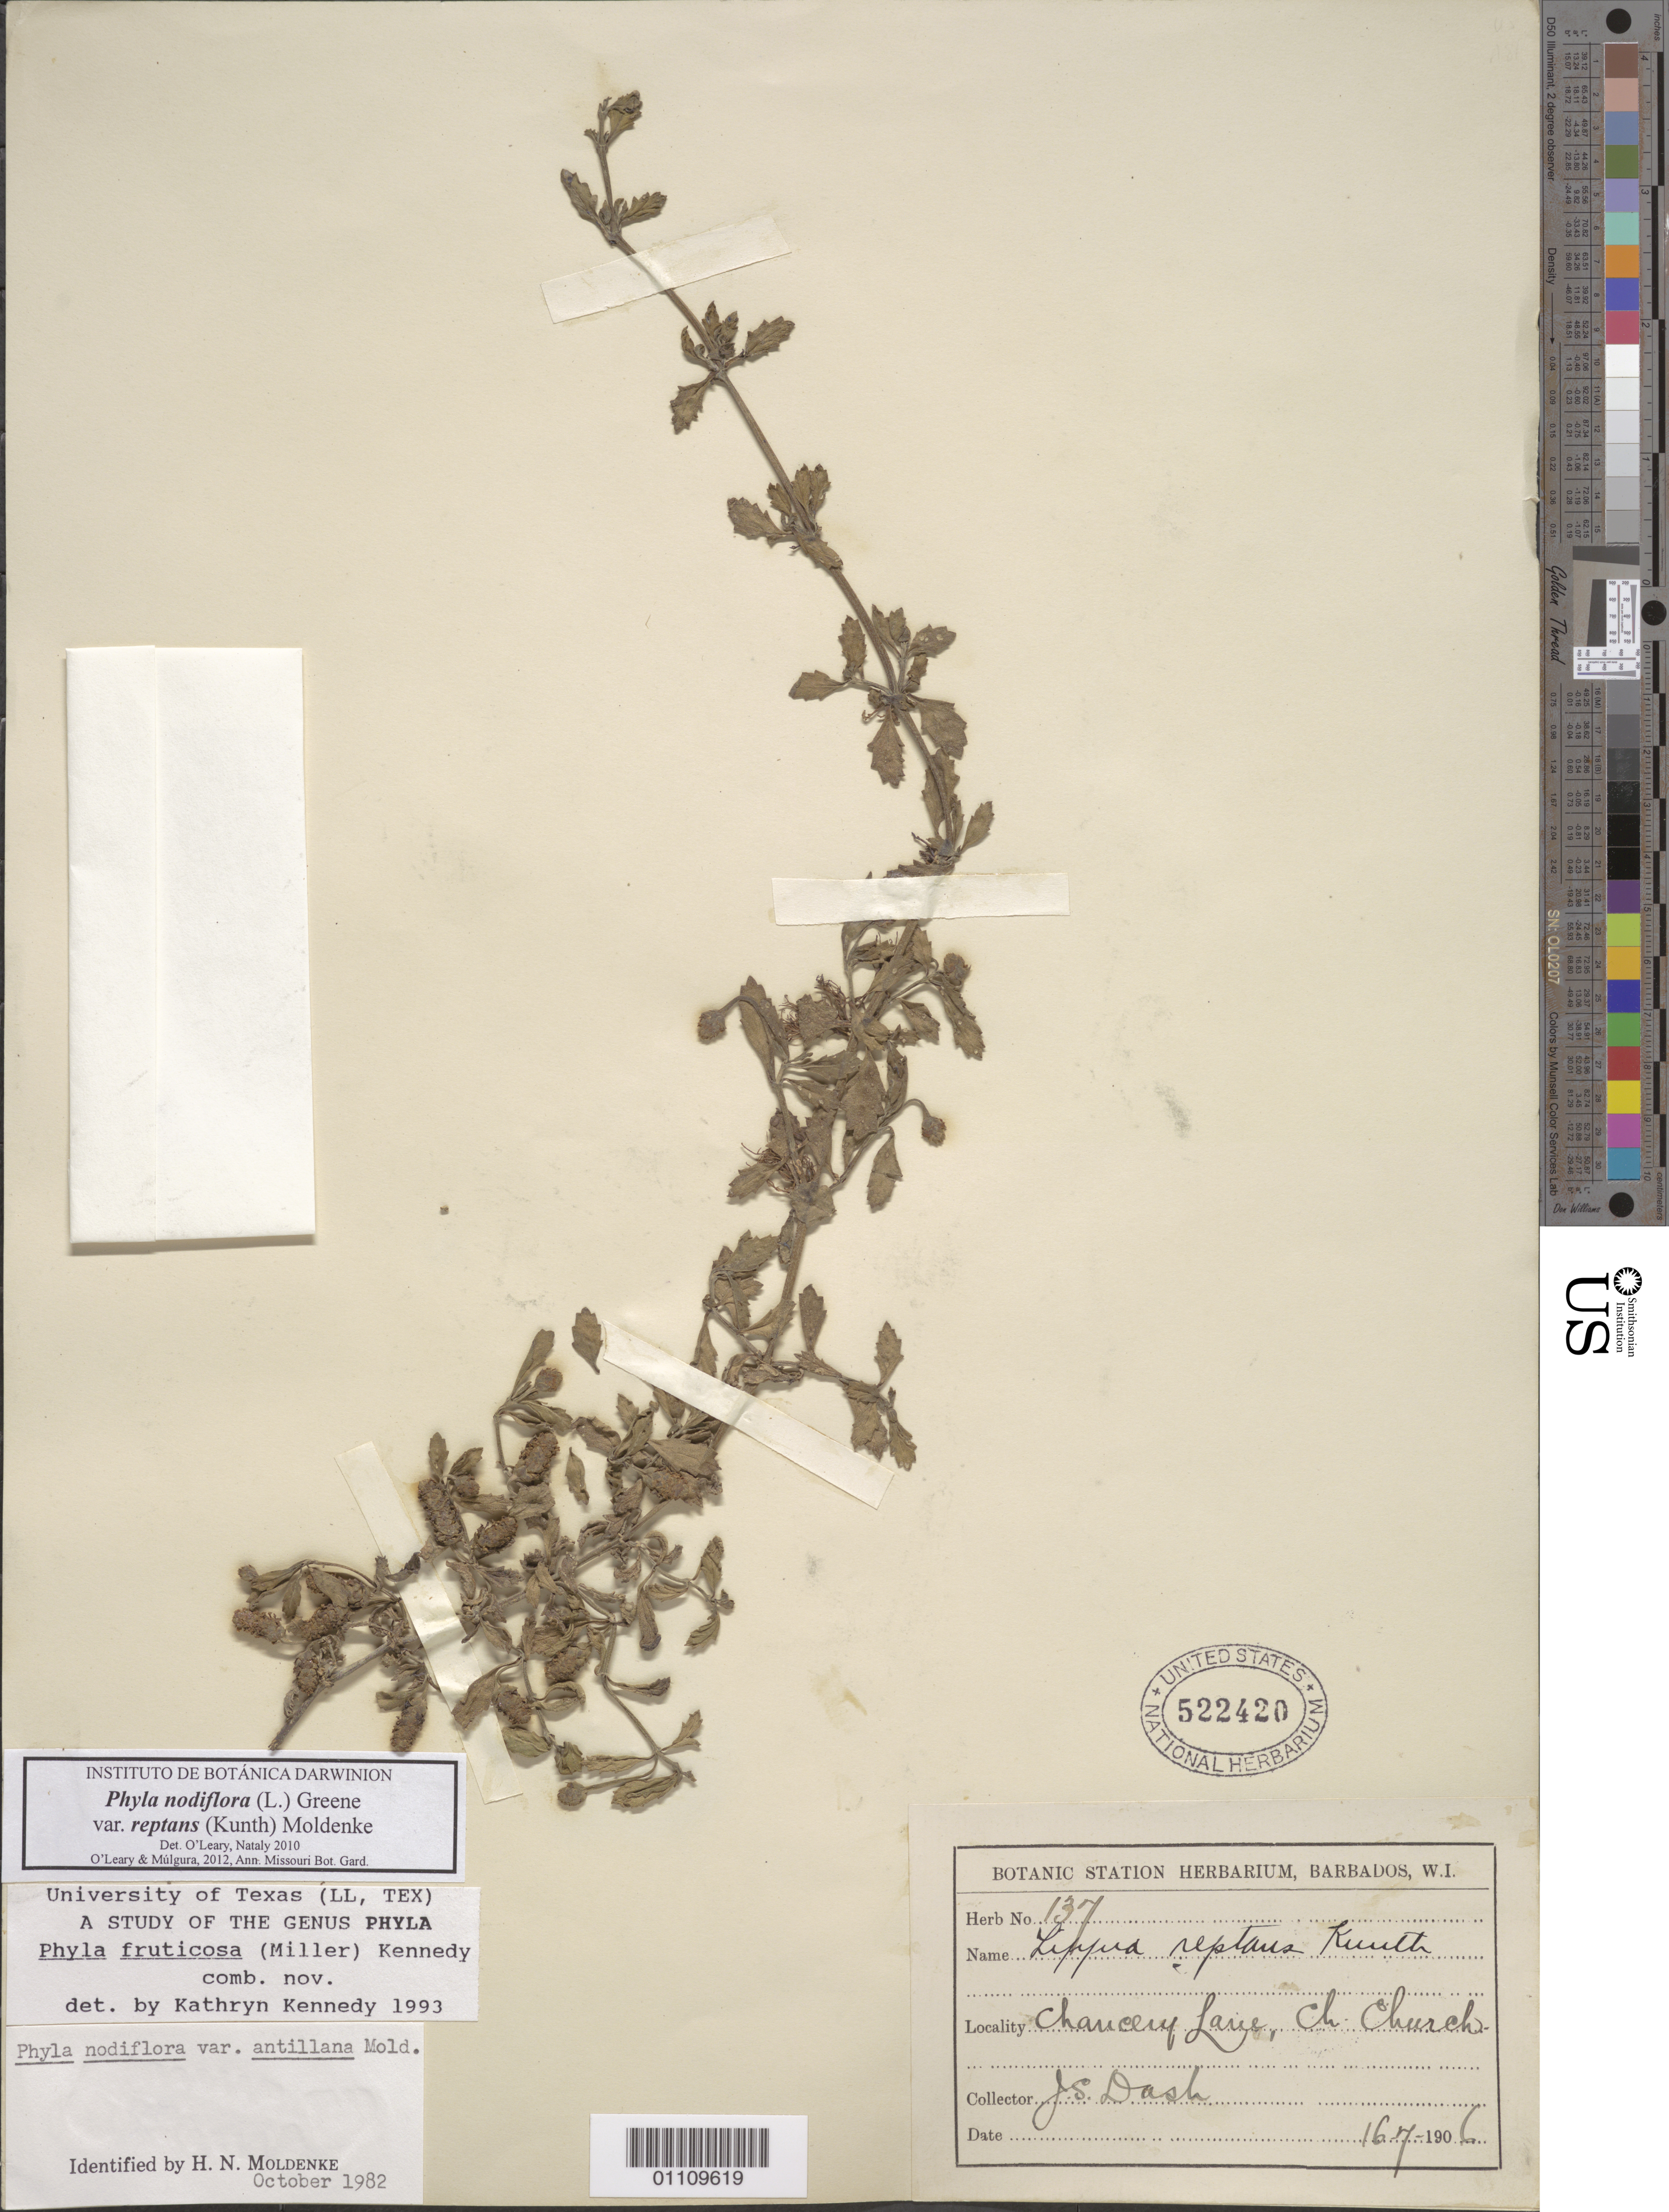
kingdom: Plantae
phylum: Tracheophyta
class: Magnoliopsida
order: Lamiales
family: Verbenaceae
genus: Phyla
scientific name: Phyla nodiflora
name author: (L.) Greene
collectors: J. Dash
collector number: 137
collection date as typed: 16 Jul 1906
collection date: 1906-07-16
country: Barbados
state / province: Christ Church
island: Barbados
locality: Chancery Lane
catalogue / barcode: US 522420